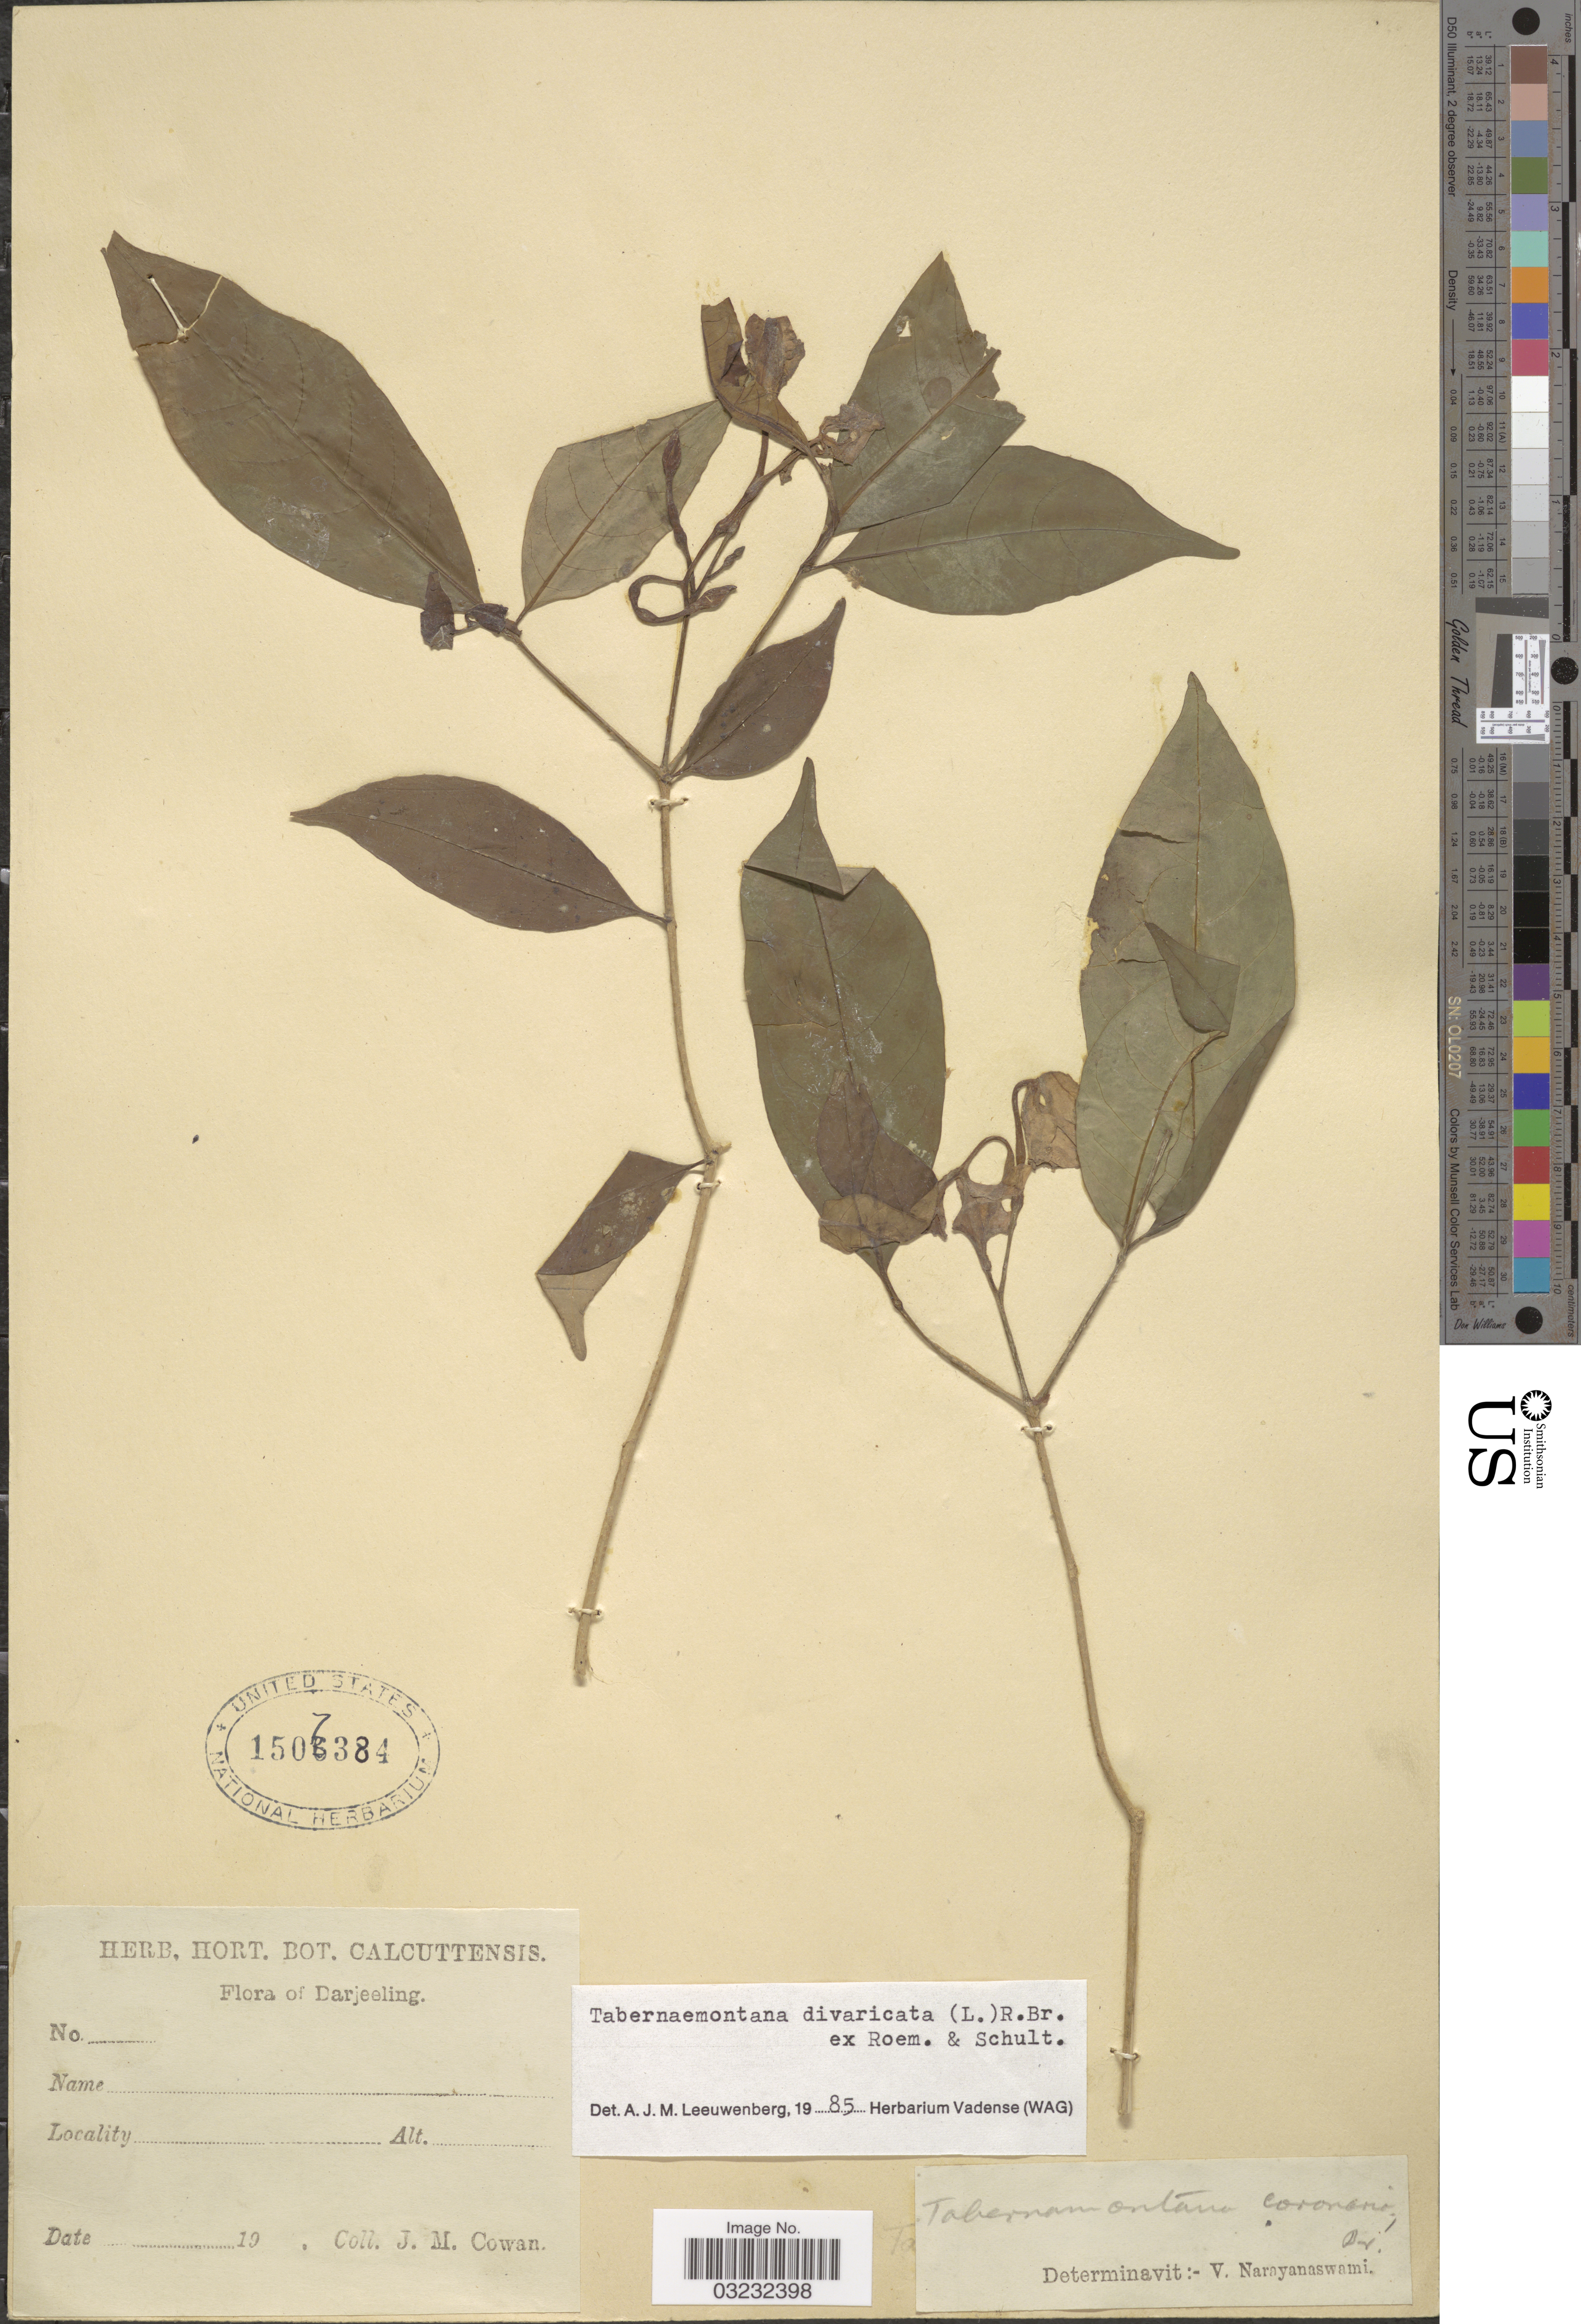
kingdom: Plantae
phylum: Tracheophyta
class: Magnoliopsida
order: Gentianales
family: Apocynaceae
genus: Tabernaemontana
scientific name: Tabernaemontana divaricata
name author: (L.) R. Br. ex Roem. & Schult.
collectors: J. M. Cowan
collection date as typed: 19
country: India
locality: Darjeeling.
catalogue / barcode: US 1507384